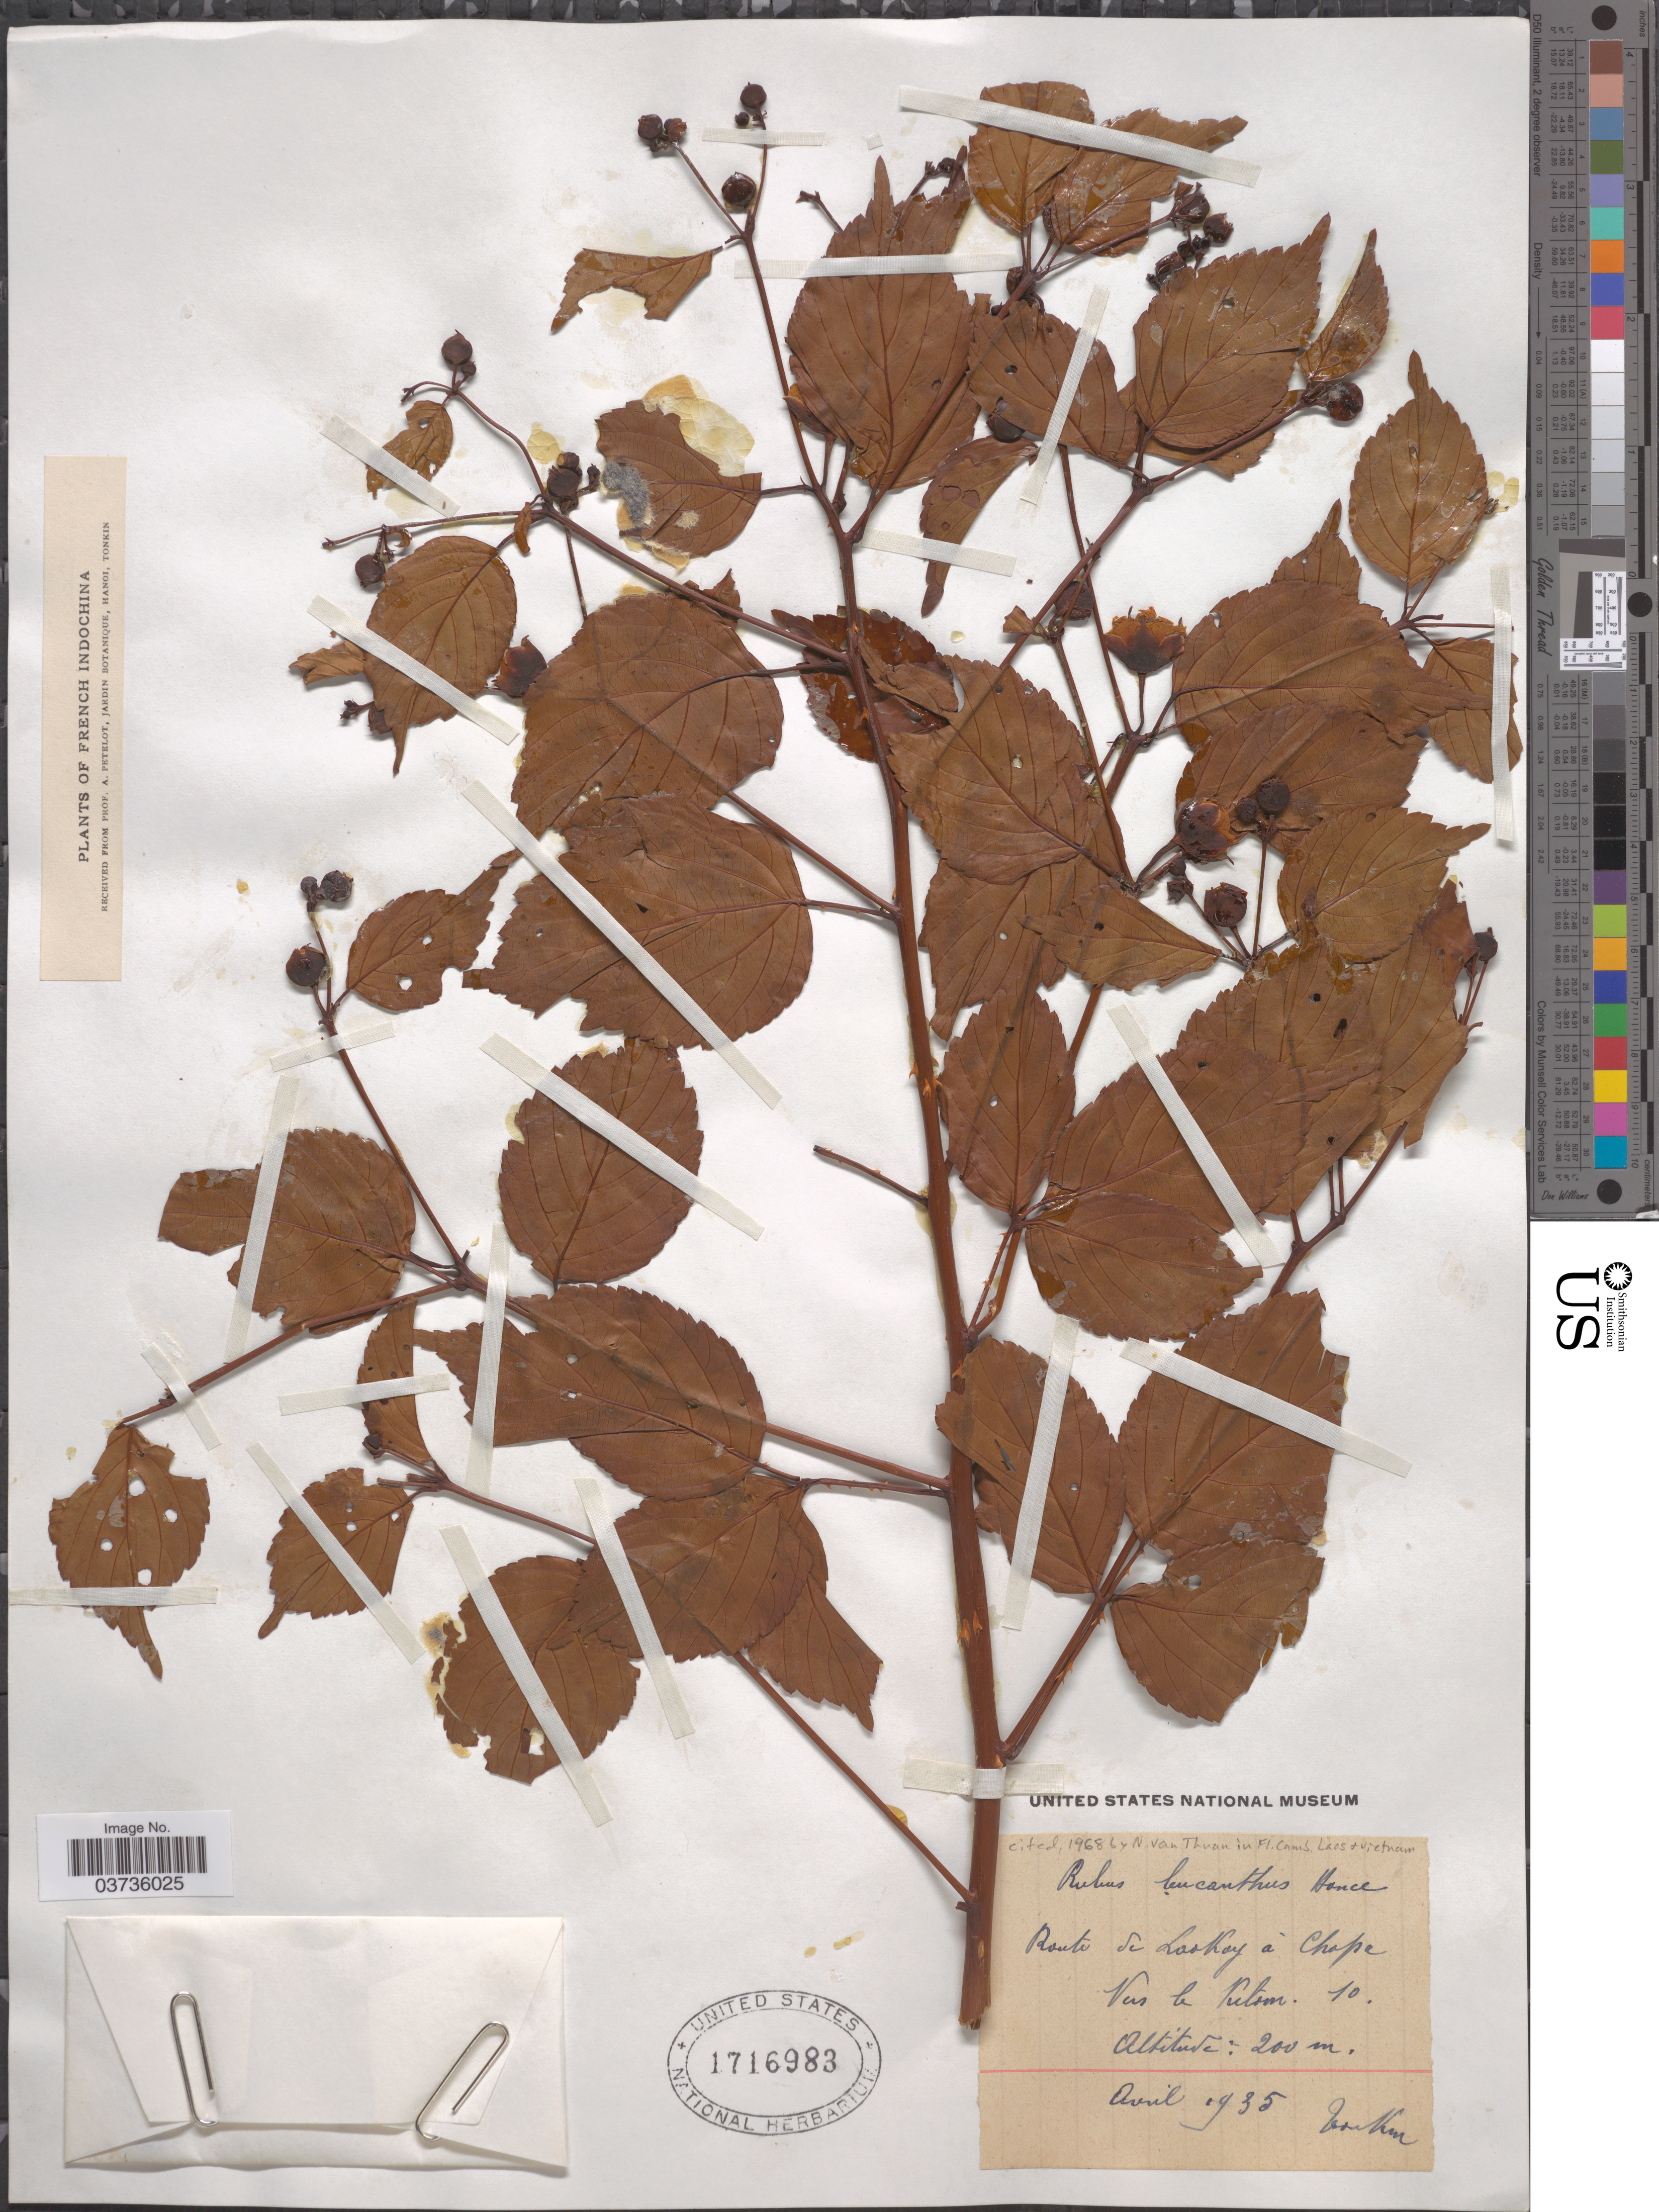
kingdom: Plantae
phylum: Tracheophyta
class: Magnoliopsida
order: Rosales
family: Rosaceae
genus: Rubus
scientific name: Rubus leucanthus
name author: Hance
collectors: P. A. Pételot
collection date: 1935-04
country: Vietnam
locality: French Indochina. Route de Lao Kay á Chapa. Vers le Kitom. [interpreted]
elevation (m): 200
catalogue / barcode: US 1716983